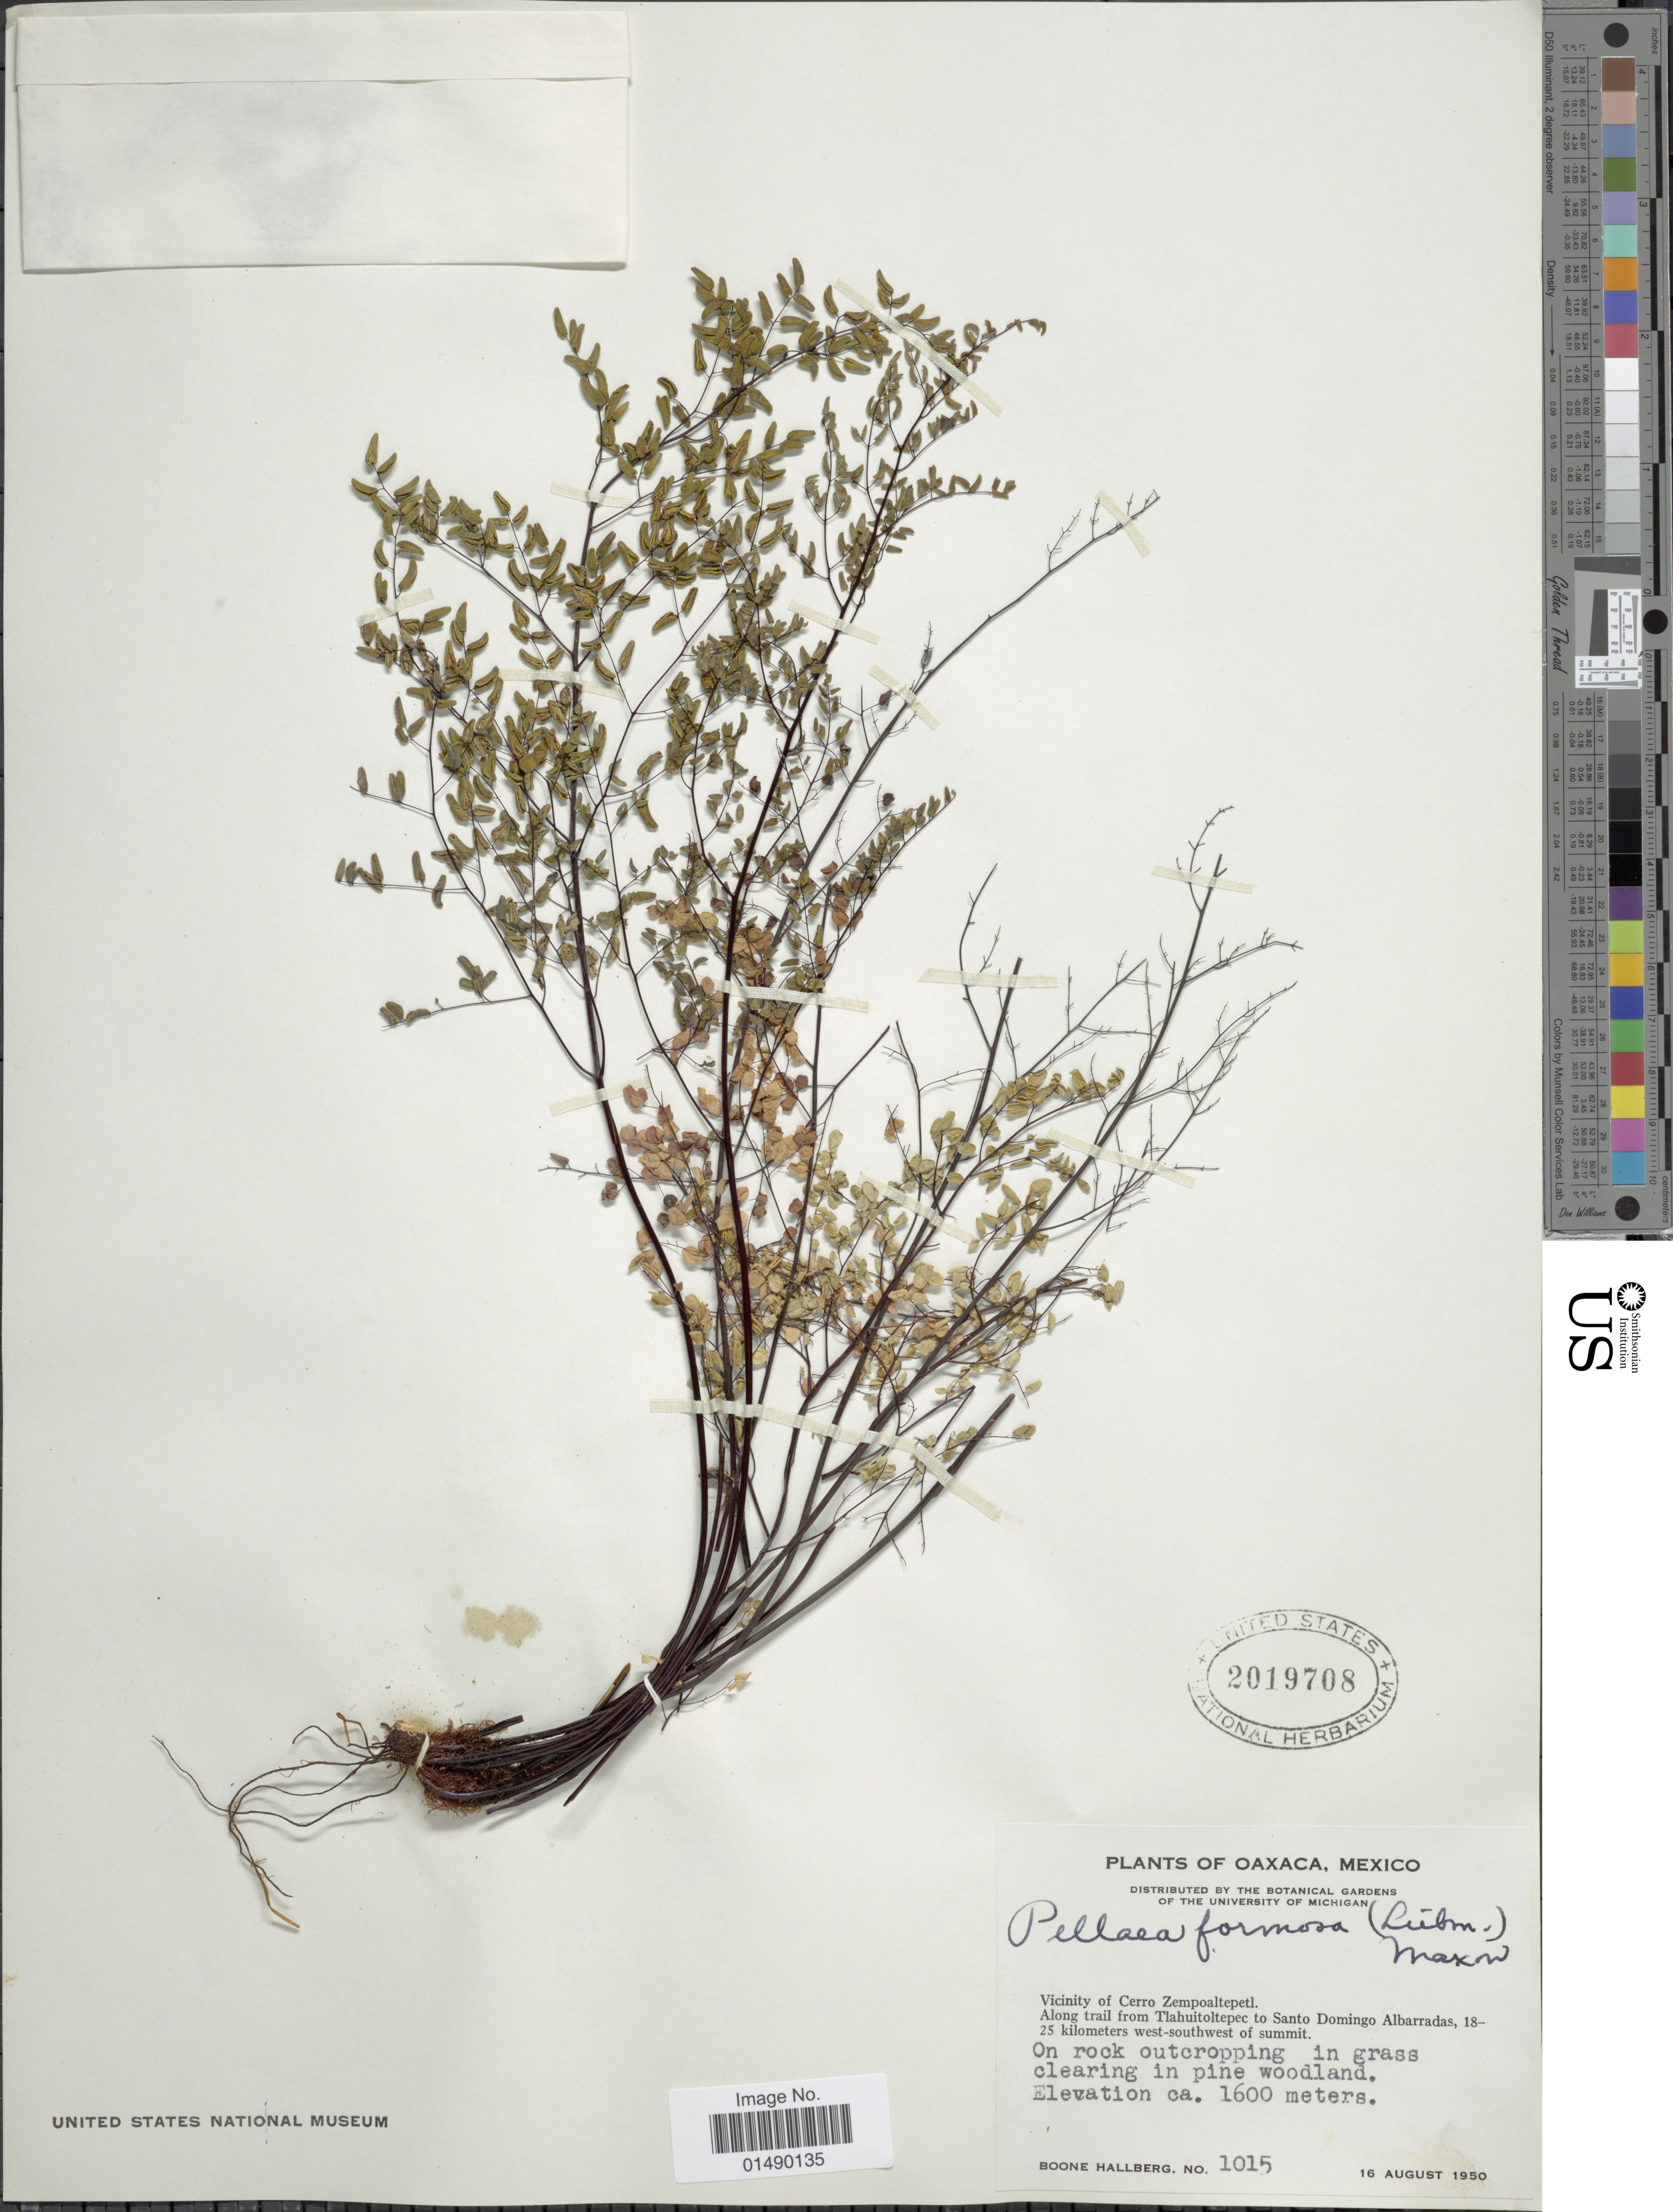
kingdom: Plantae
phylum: Tracheophyta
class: Polypodiopsida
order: Polypodiales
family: Pteridaceae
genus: Argyrochosma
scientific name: Argyrochosma formosa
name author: (Liebm.) Windham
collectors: B. Hallberg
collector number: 1015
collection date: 1950-08-16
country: Mexico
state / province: Oaxaca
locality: Mexico, vicinity of Cerro Zempoaltepetl. along trail from Tlahuitoltepec to Santo Domingo Albarradas, 18 -25 kilometers west-southwest of summit.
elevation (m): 1600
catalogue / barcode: US 2019708